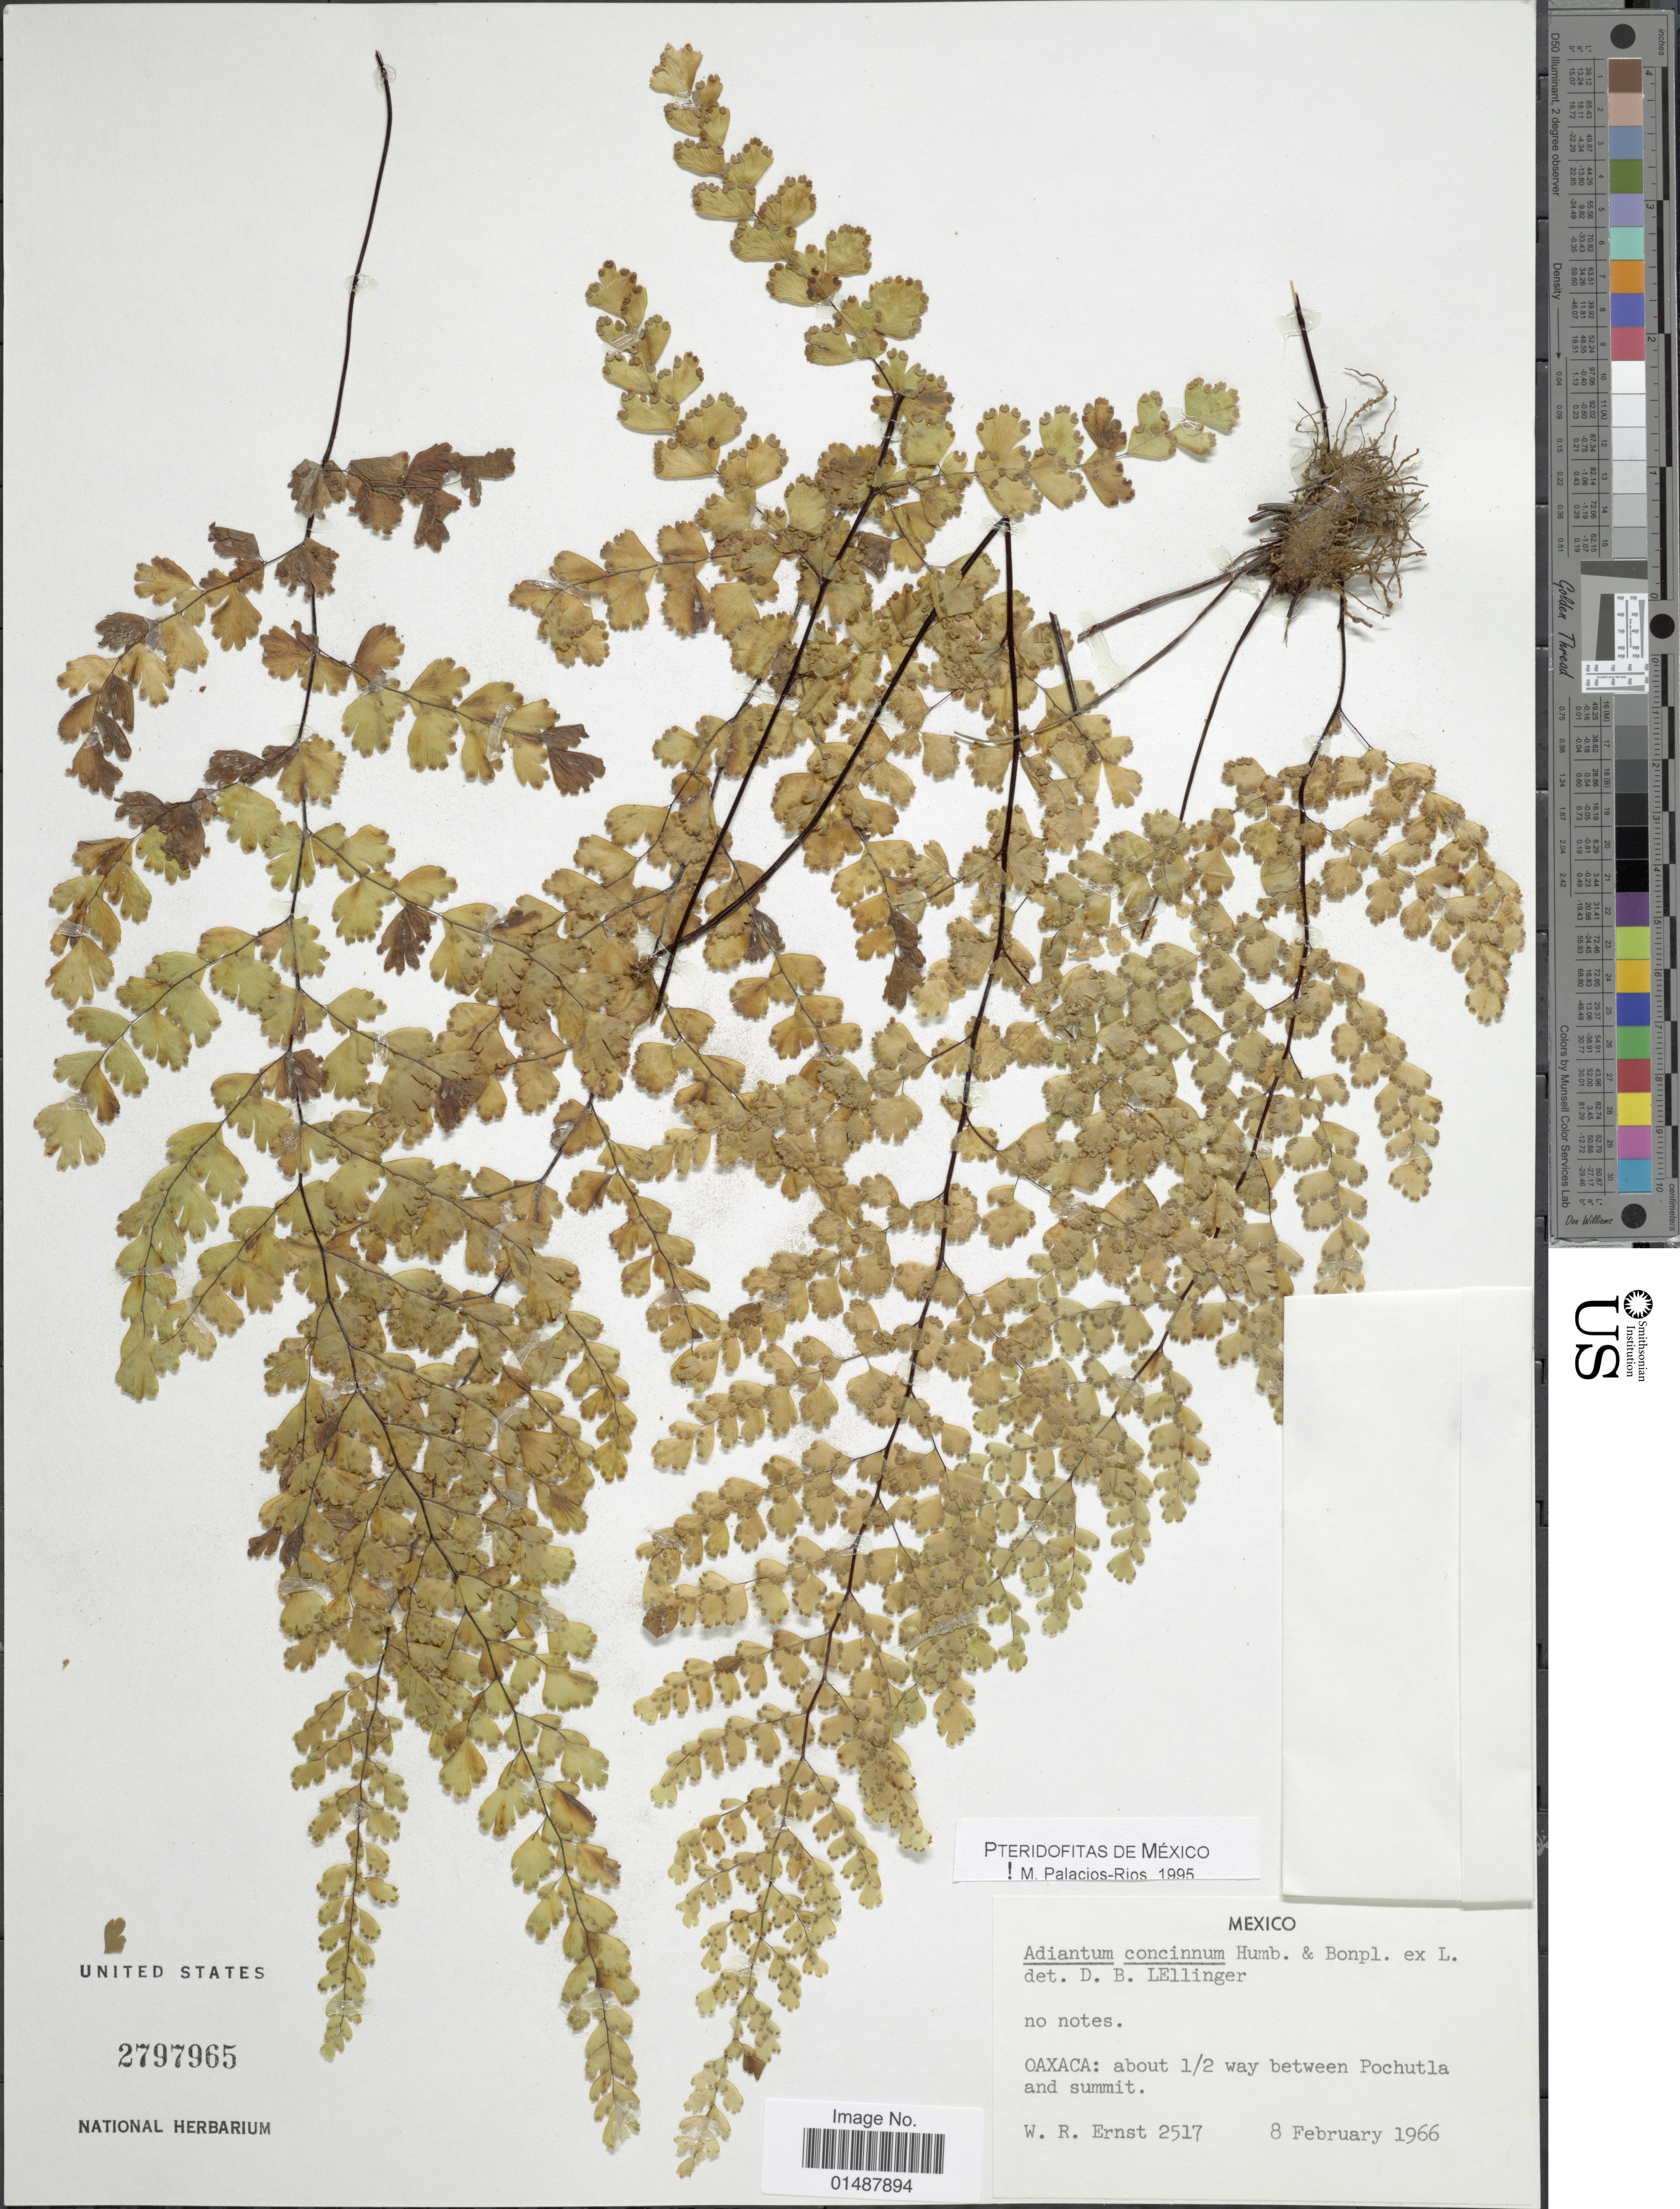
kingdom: Plantae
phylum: Tracheophyta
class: Polypodiopsida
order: Polypodiales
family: Pteridaceae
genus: Adiantum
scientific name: Adiantum concinnum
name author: Humb. & Bonpl. ex Willd.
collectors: W. R. Ernst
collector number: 2517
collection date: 1966-02-08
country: Mexico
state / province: Oaxaca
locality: About ½ way between Pochutla and summit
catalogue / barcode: US 2797965